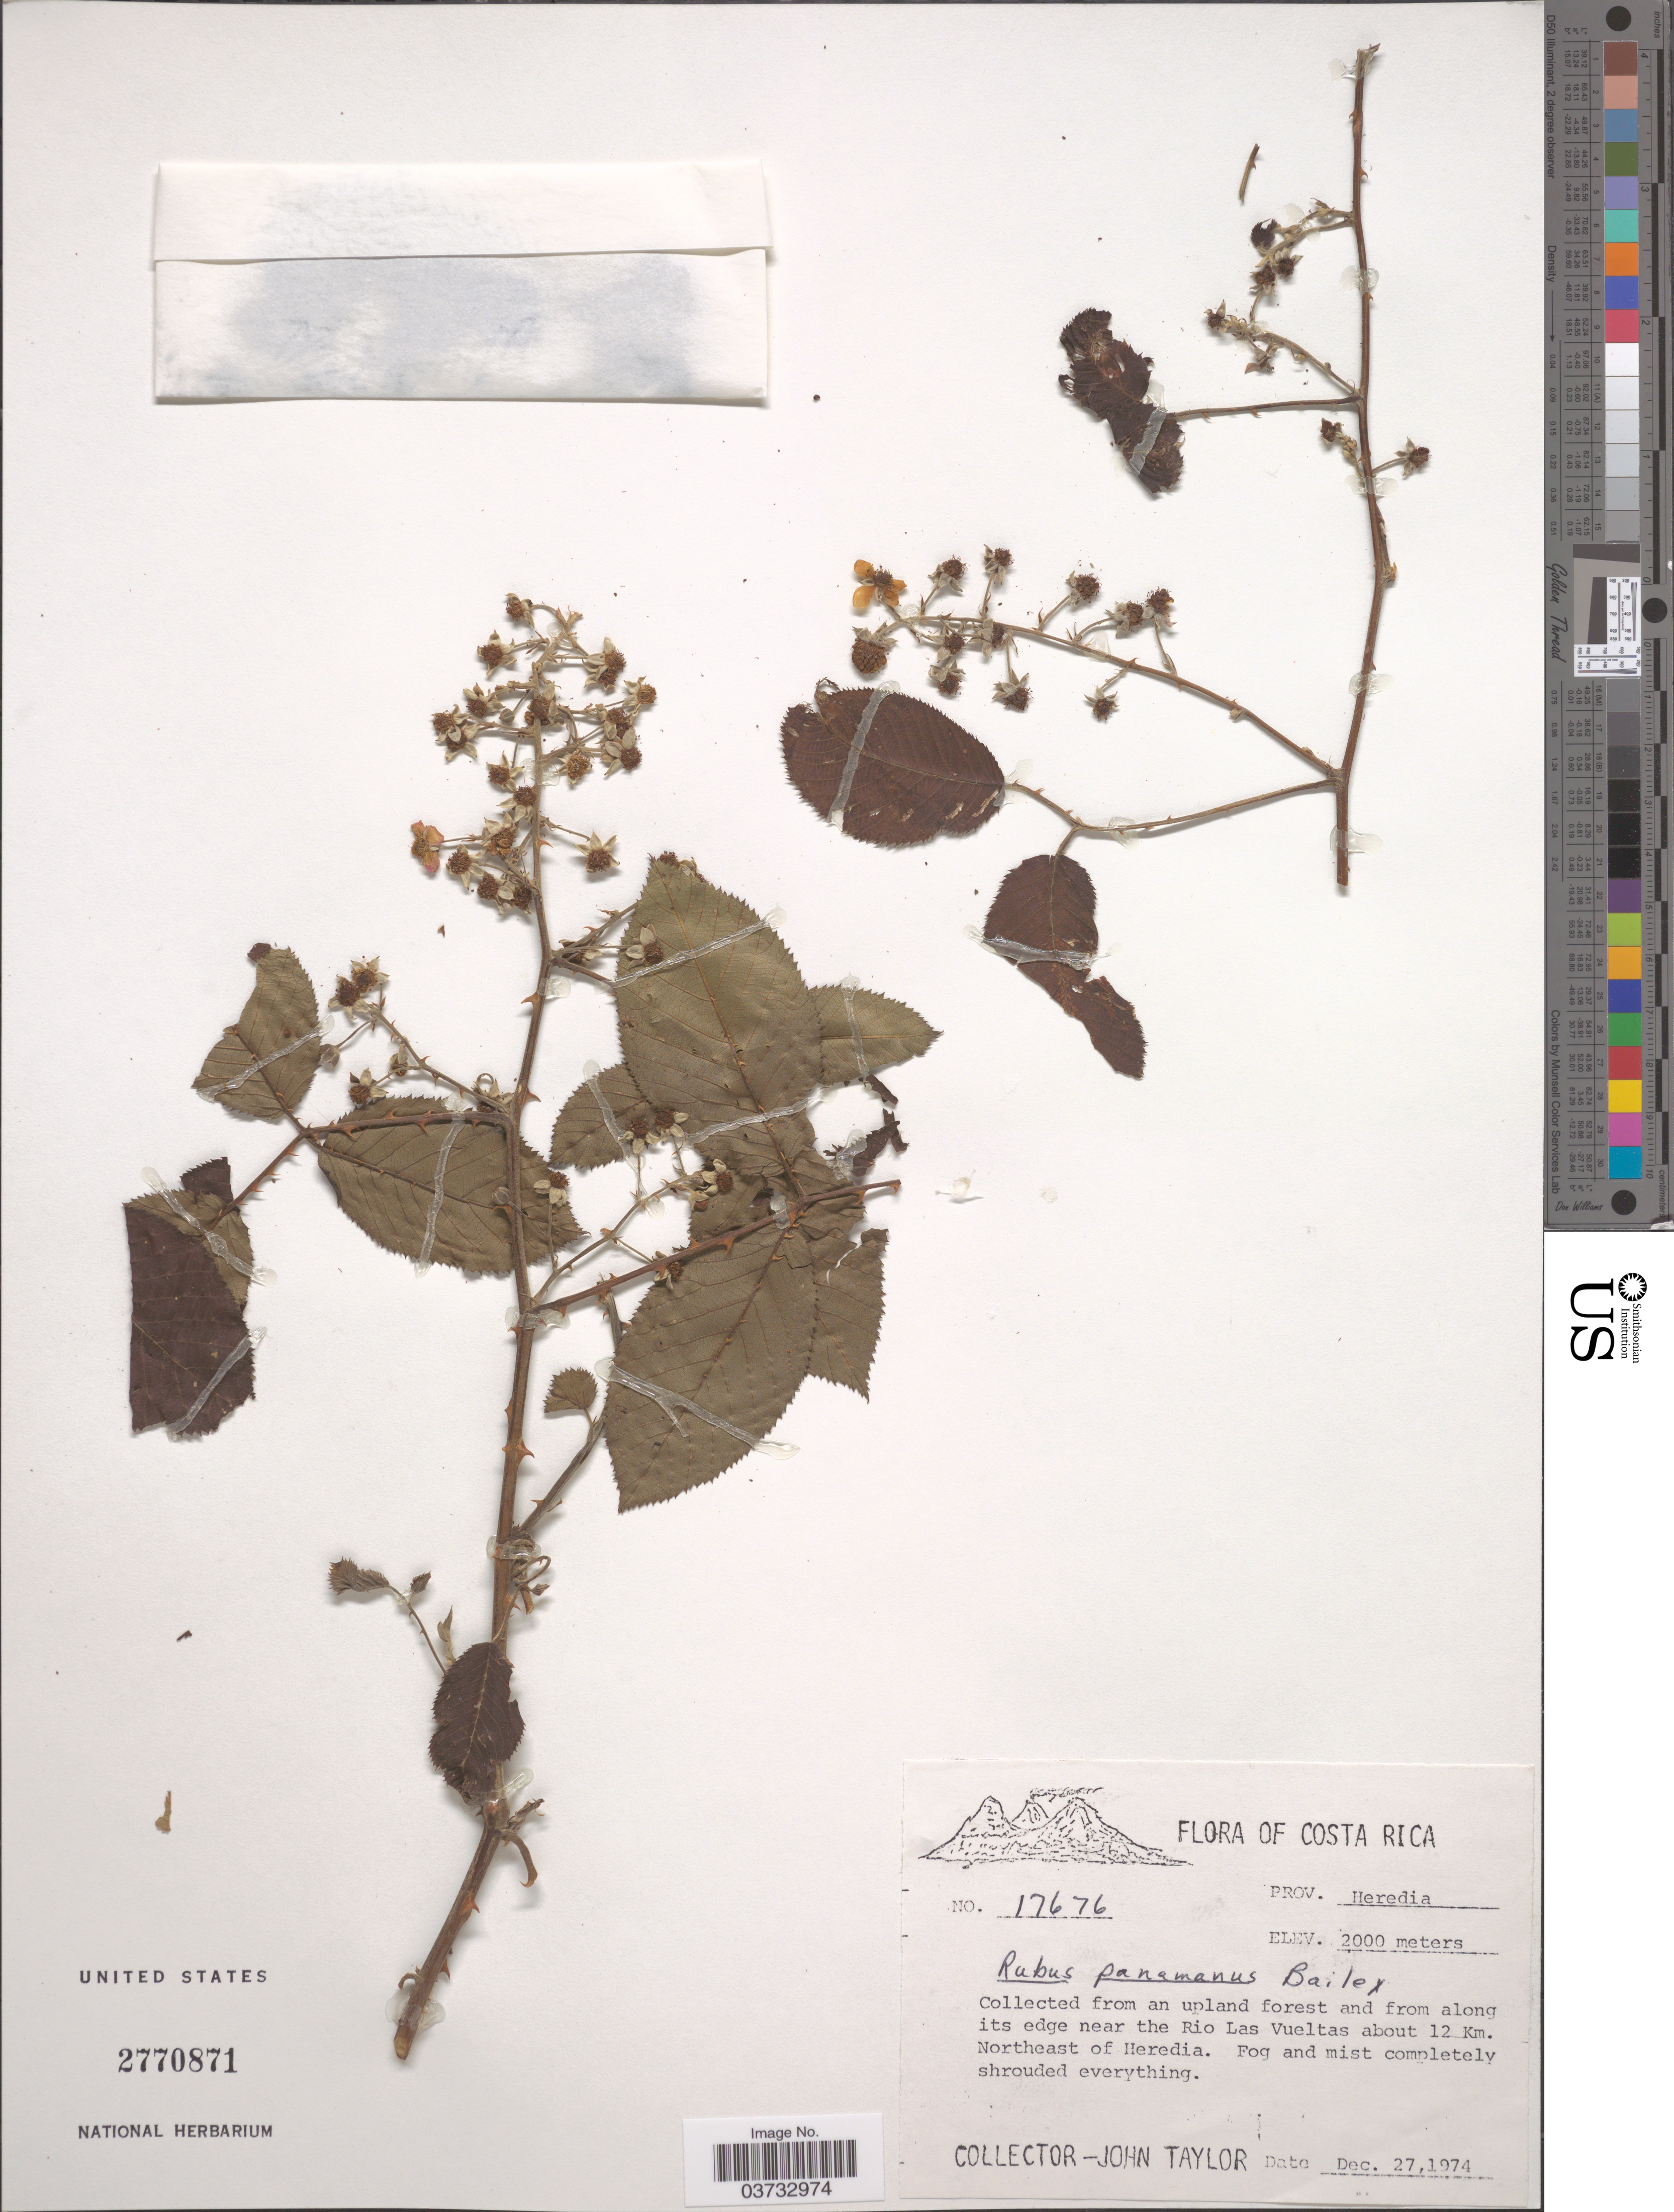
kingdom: Plantae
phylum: Tracheophyta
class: Magnoliopsida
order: Rosales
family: Rosaceae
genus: Rubus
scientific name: Rubus panamanus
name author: L.H. Bailey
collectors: J. Taylor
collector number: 17676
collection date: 1974-12-27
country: Costa Rica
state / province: Heredia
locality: Upland forest and from along its edge near the Rio Las Vueltas about 12 Km. Northeast of Heredia.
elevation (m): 2000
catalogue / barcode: US 2770871